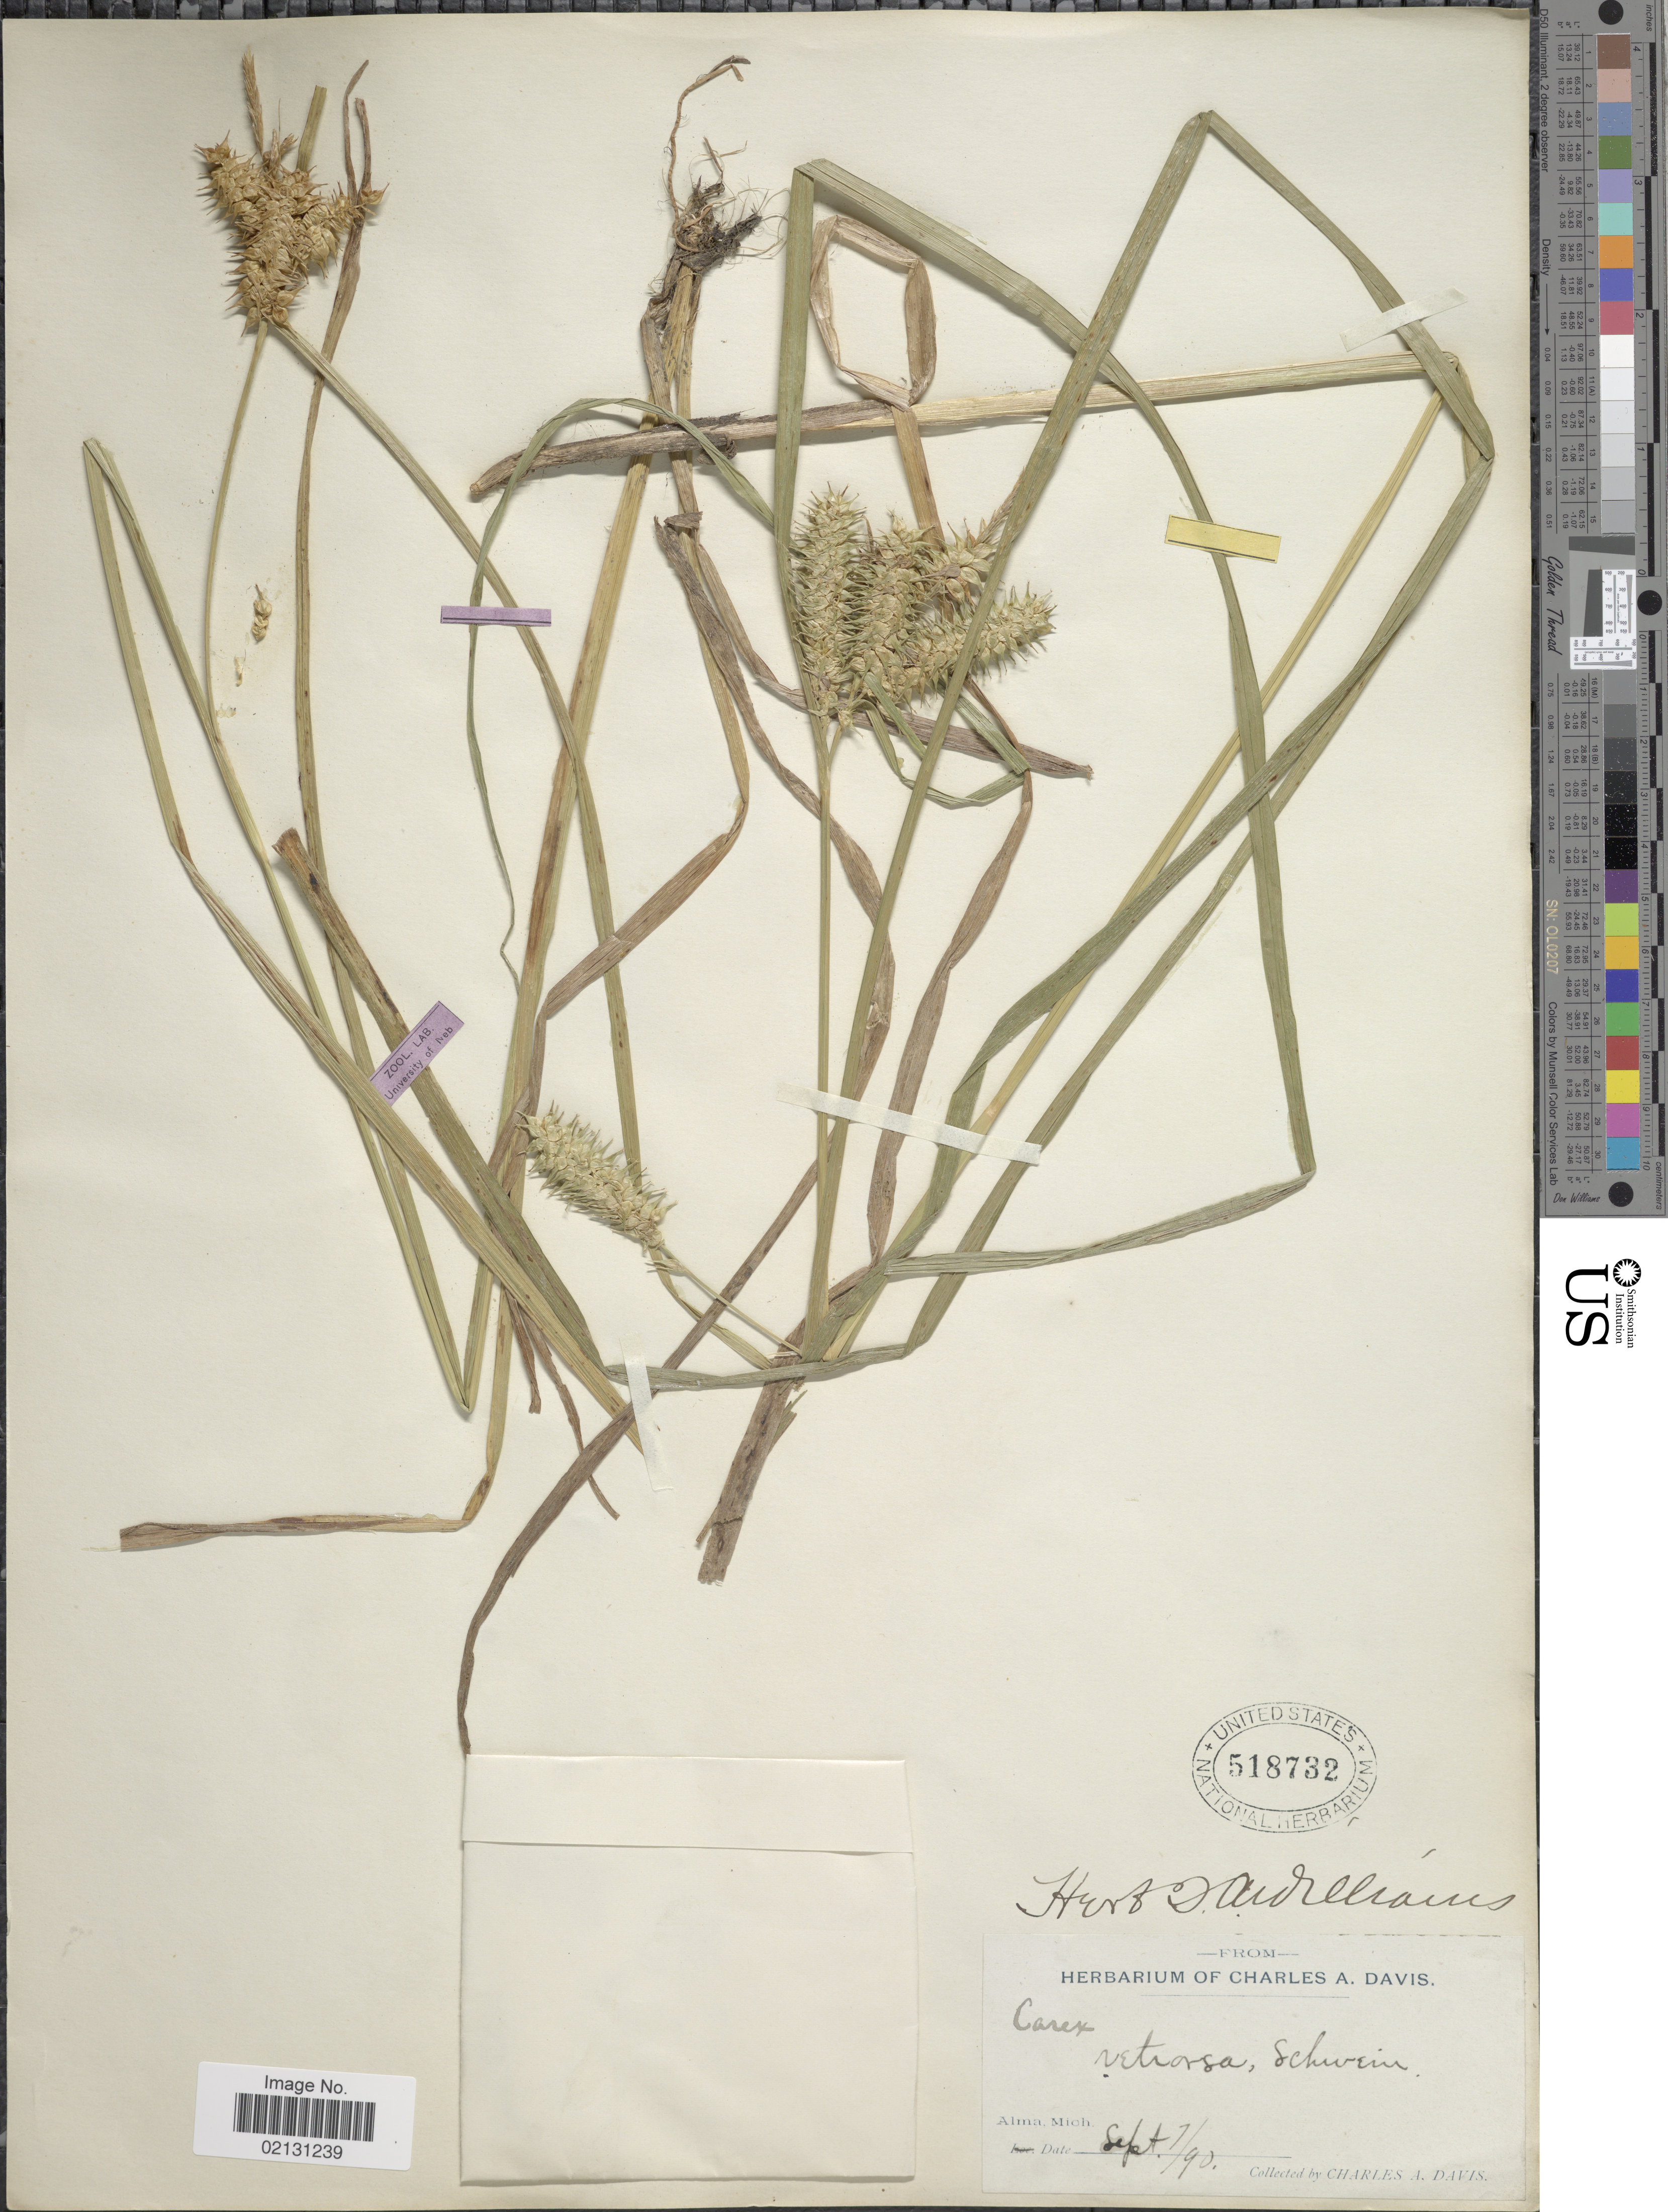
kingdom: Plantae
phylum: Tracheophyta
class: Liliopsida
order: Poales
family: Cyperaceae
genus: Carex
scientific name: Carex retrorsa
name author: Schwein.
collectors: C. Davis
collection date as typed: Transcribed d/m/y: 7/9/90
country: United States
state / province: Michigan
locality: Alma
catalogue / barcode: US 518732